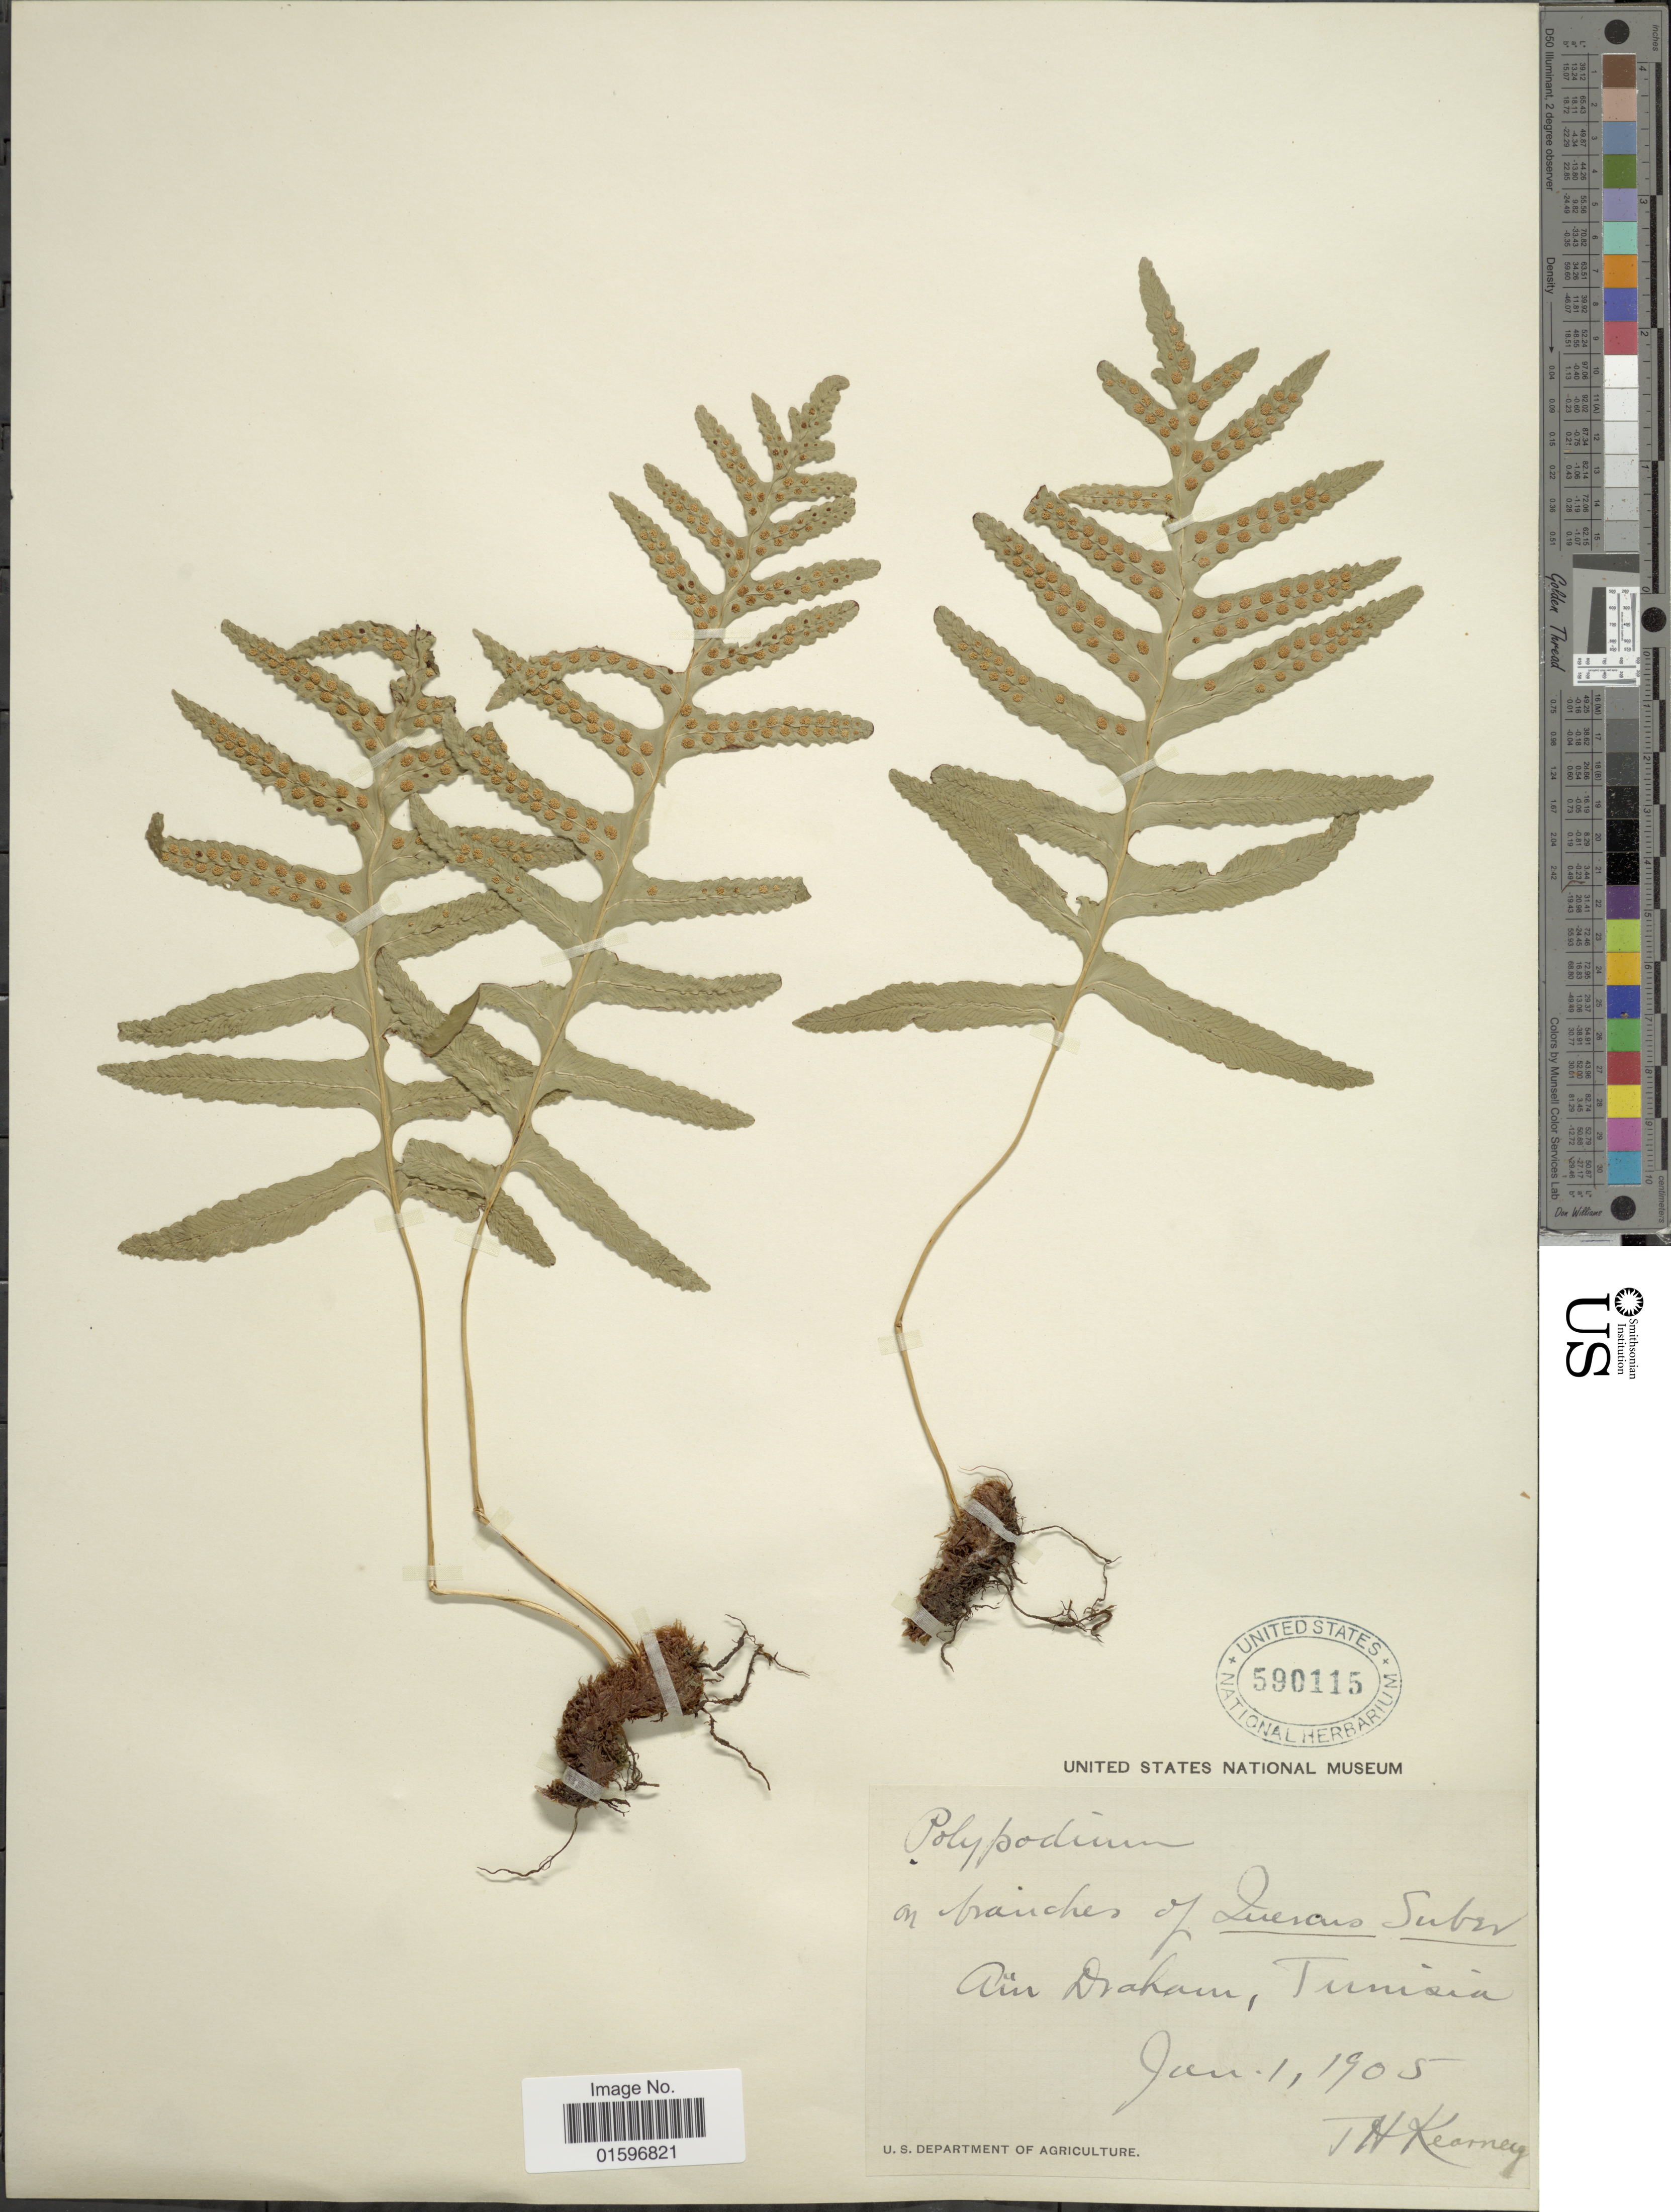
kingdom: Plantae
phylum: Tracheophyta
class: Polypodiopsida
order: Polypodiales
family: Polypodiaceae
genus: Polypodium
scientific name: Polypodium vulgare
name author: L.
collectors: T. H. Kearney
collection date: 1905-01-01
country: Tunisia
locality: Am Draham, Tunisia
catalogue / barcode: US 590115